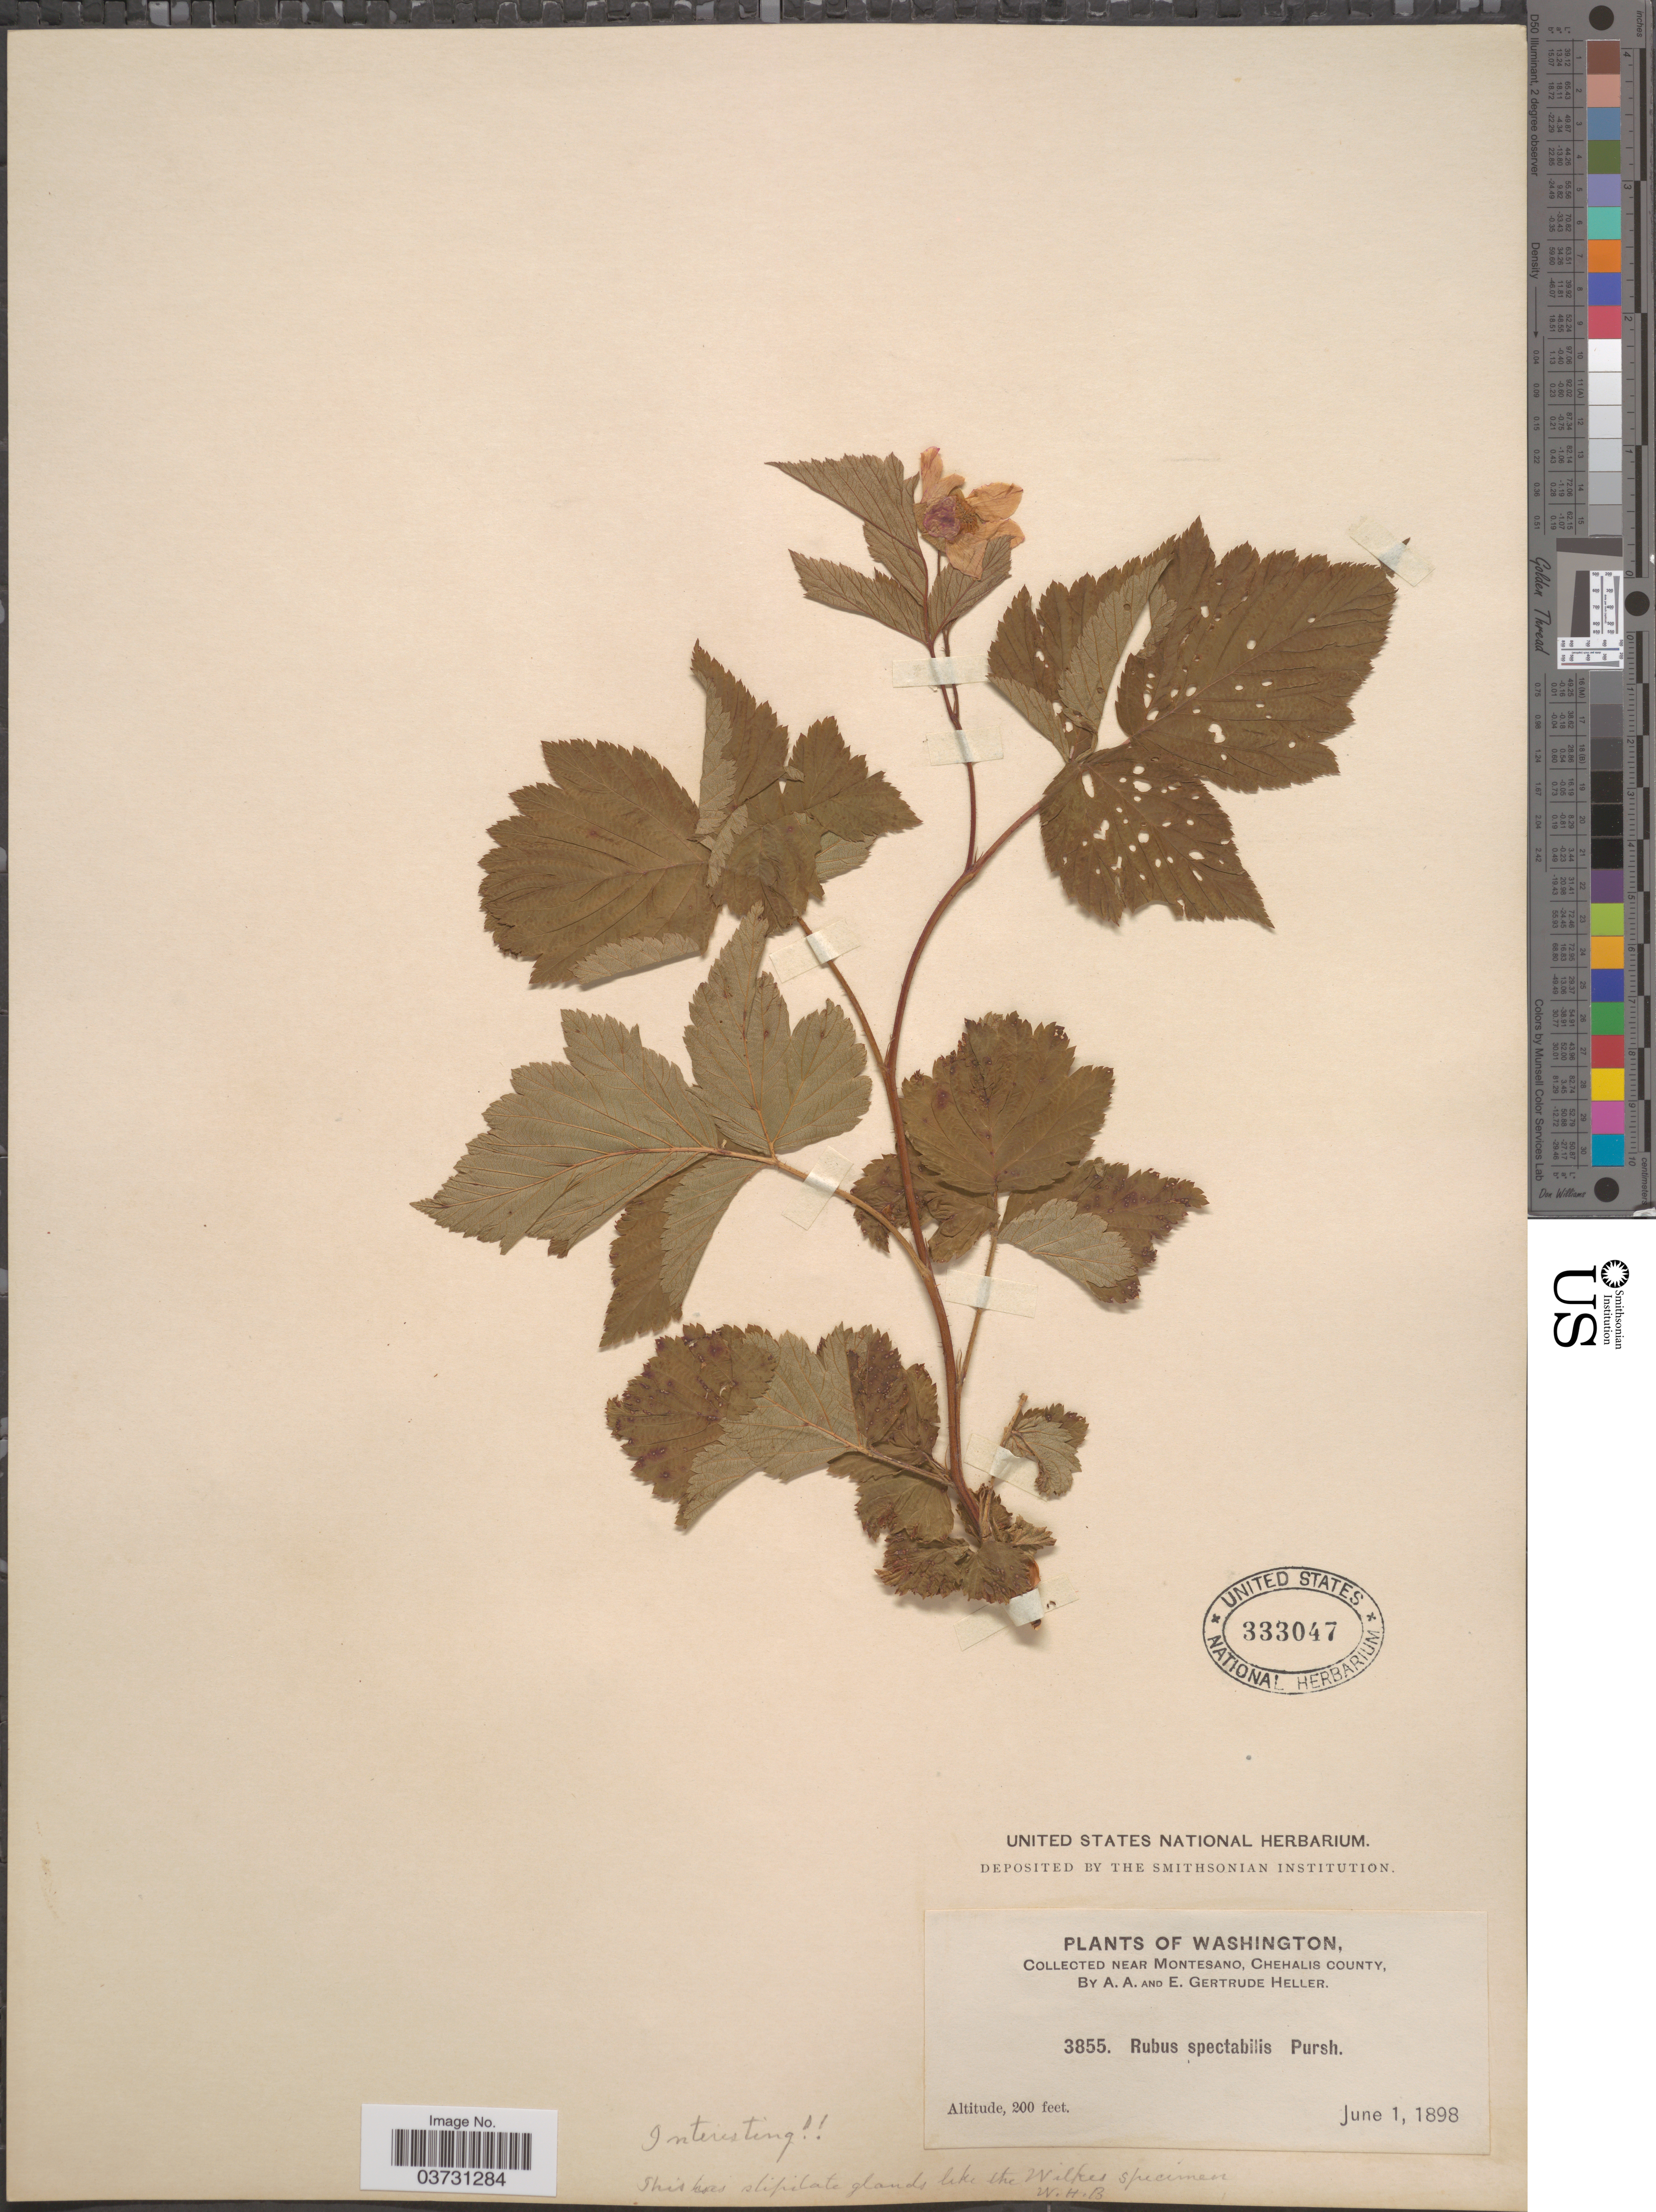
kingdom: Plantae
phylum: Tracheophyta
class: Magnoliopsida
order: Rosales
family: Rosaceae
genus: Rubus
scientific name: Rubus spectabilis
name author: Pursh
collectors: A. A. Heller & E. Gertrude Heller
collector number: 3855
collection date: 1898-06-01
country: United States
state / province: Washington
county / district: Grays Harbor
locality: Near Montesano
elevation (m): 61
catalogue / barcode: US 333047